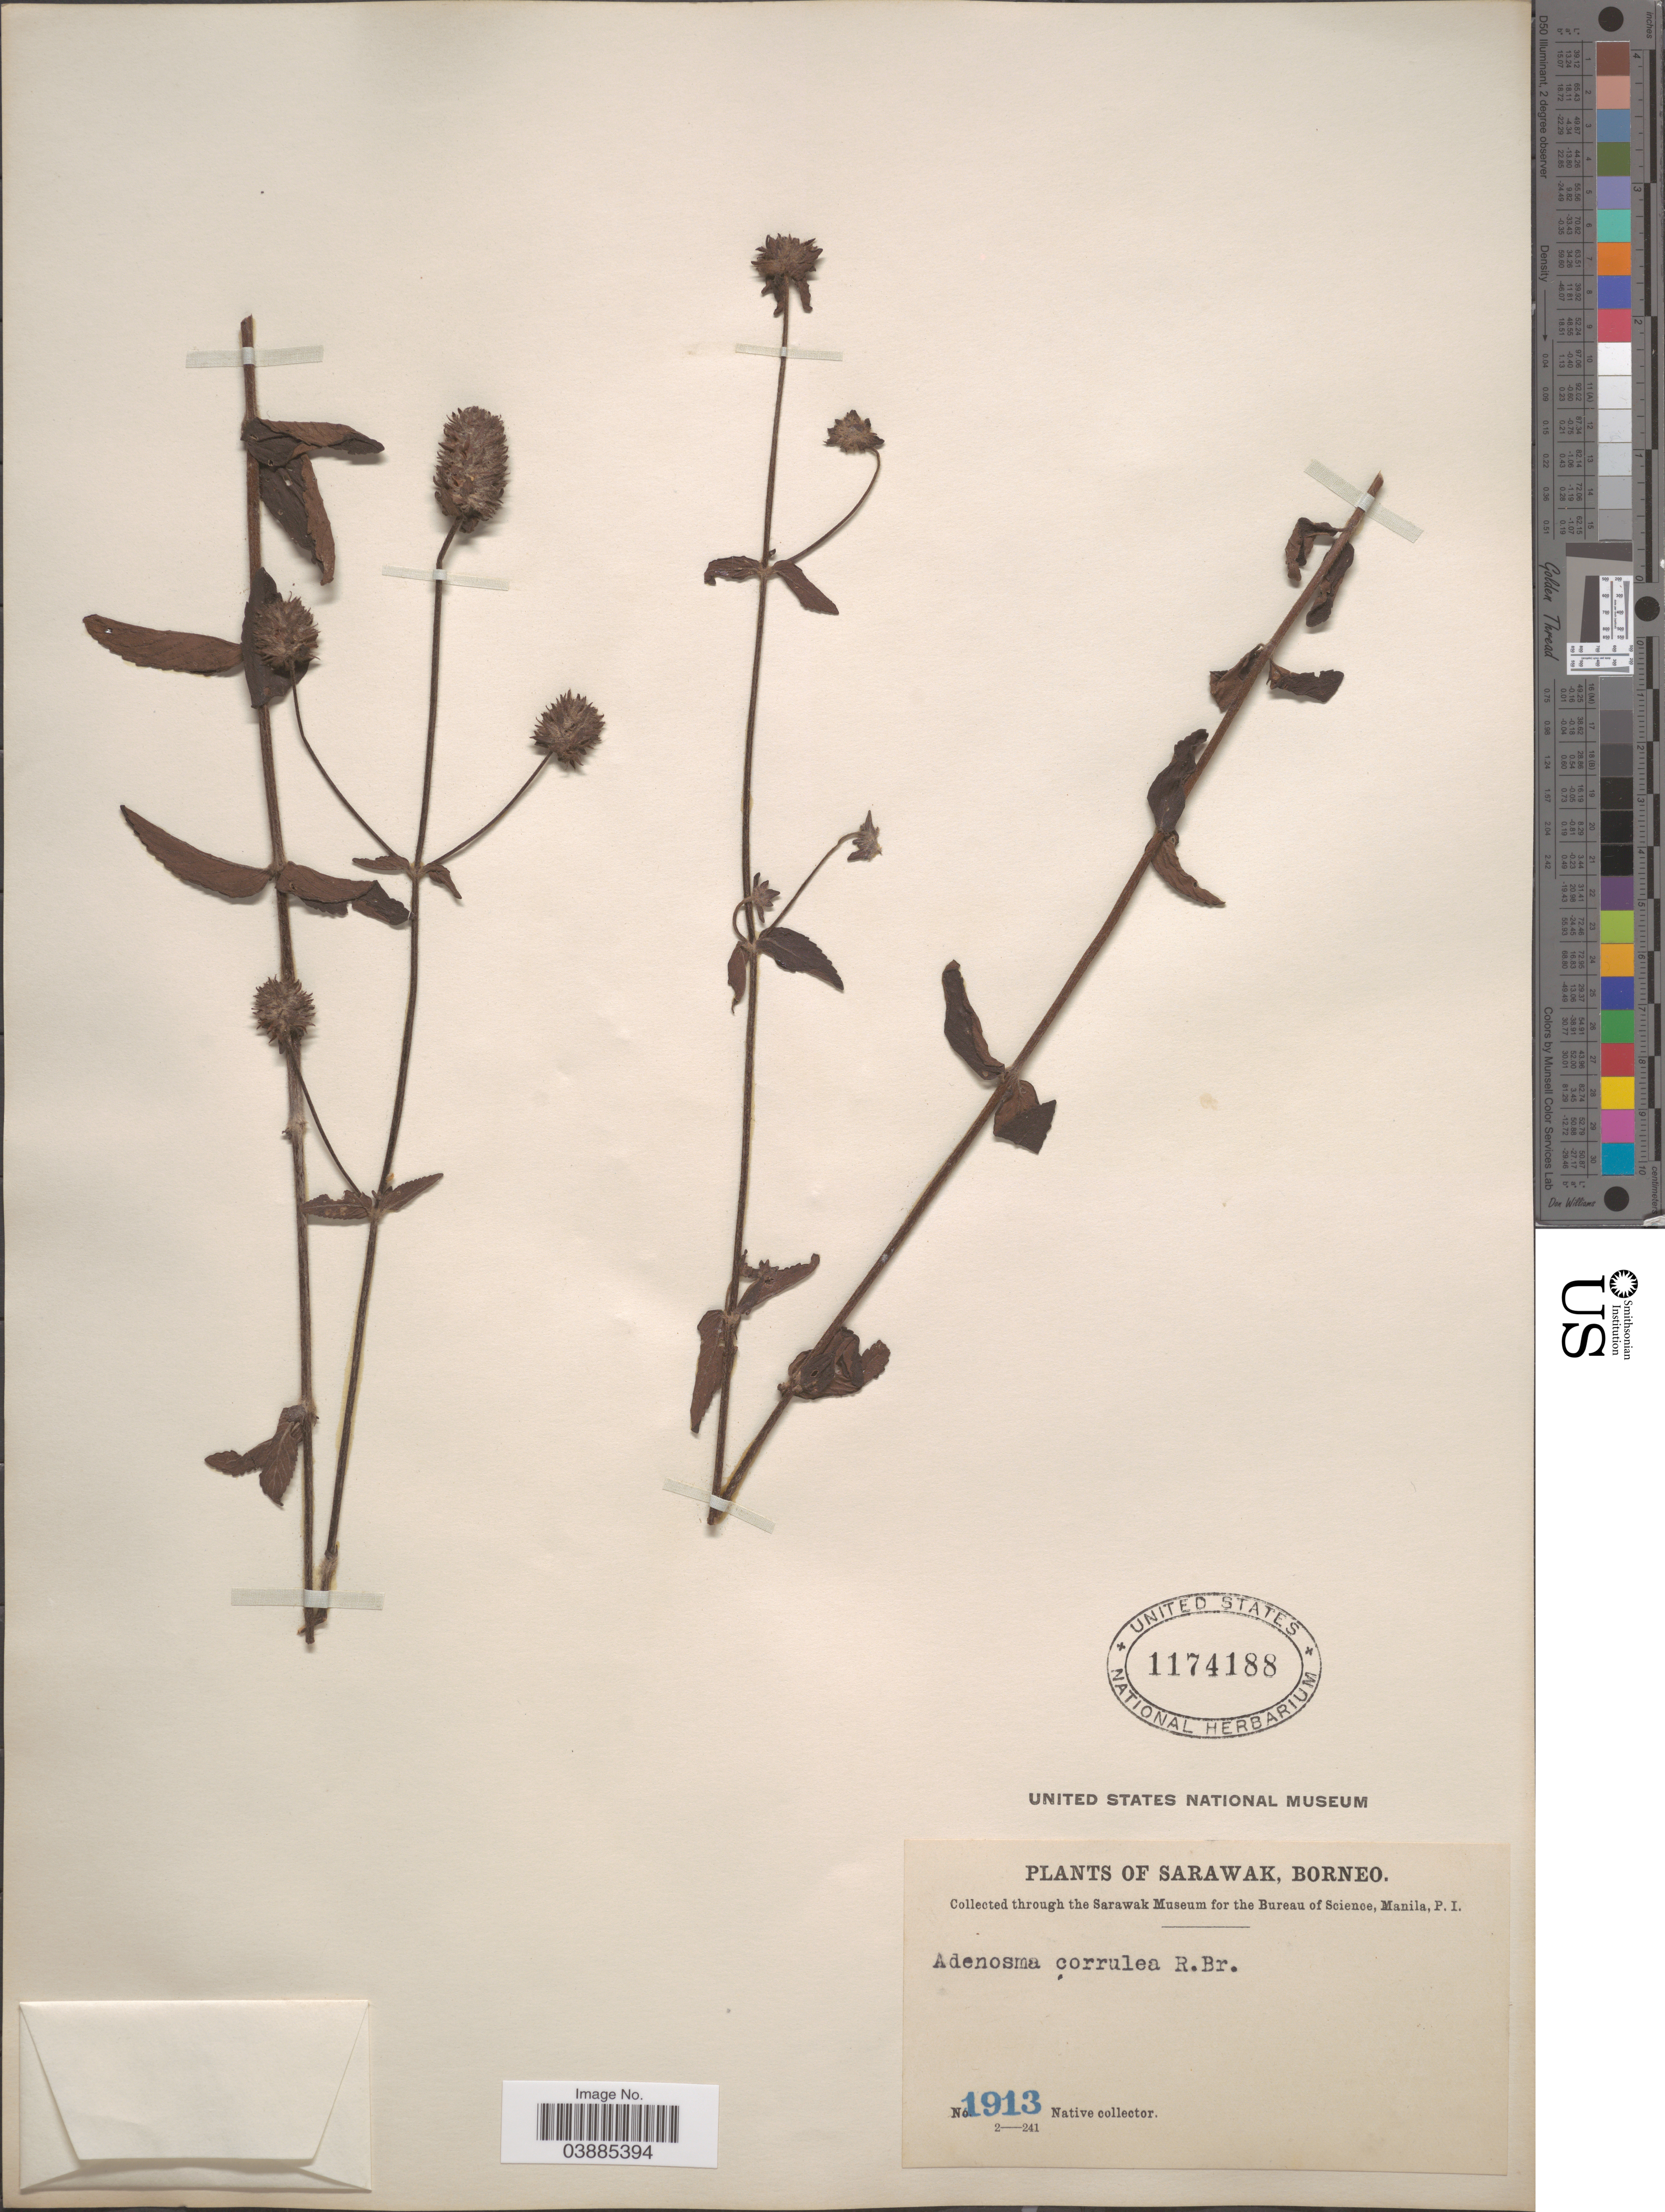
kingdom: Plantae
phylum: Tracheophyta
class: Magnoliopsida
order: Lamiales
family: Plantaginaceae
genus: Adenosma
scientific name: Adenosma caeruleum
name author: R. Br.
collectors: Native collector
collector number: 1913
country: Malaysia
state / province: Sarawak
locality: Borneo.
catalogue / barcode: US 1174188